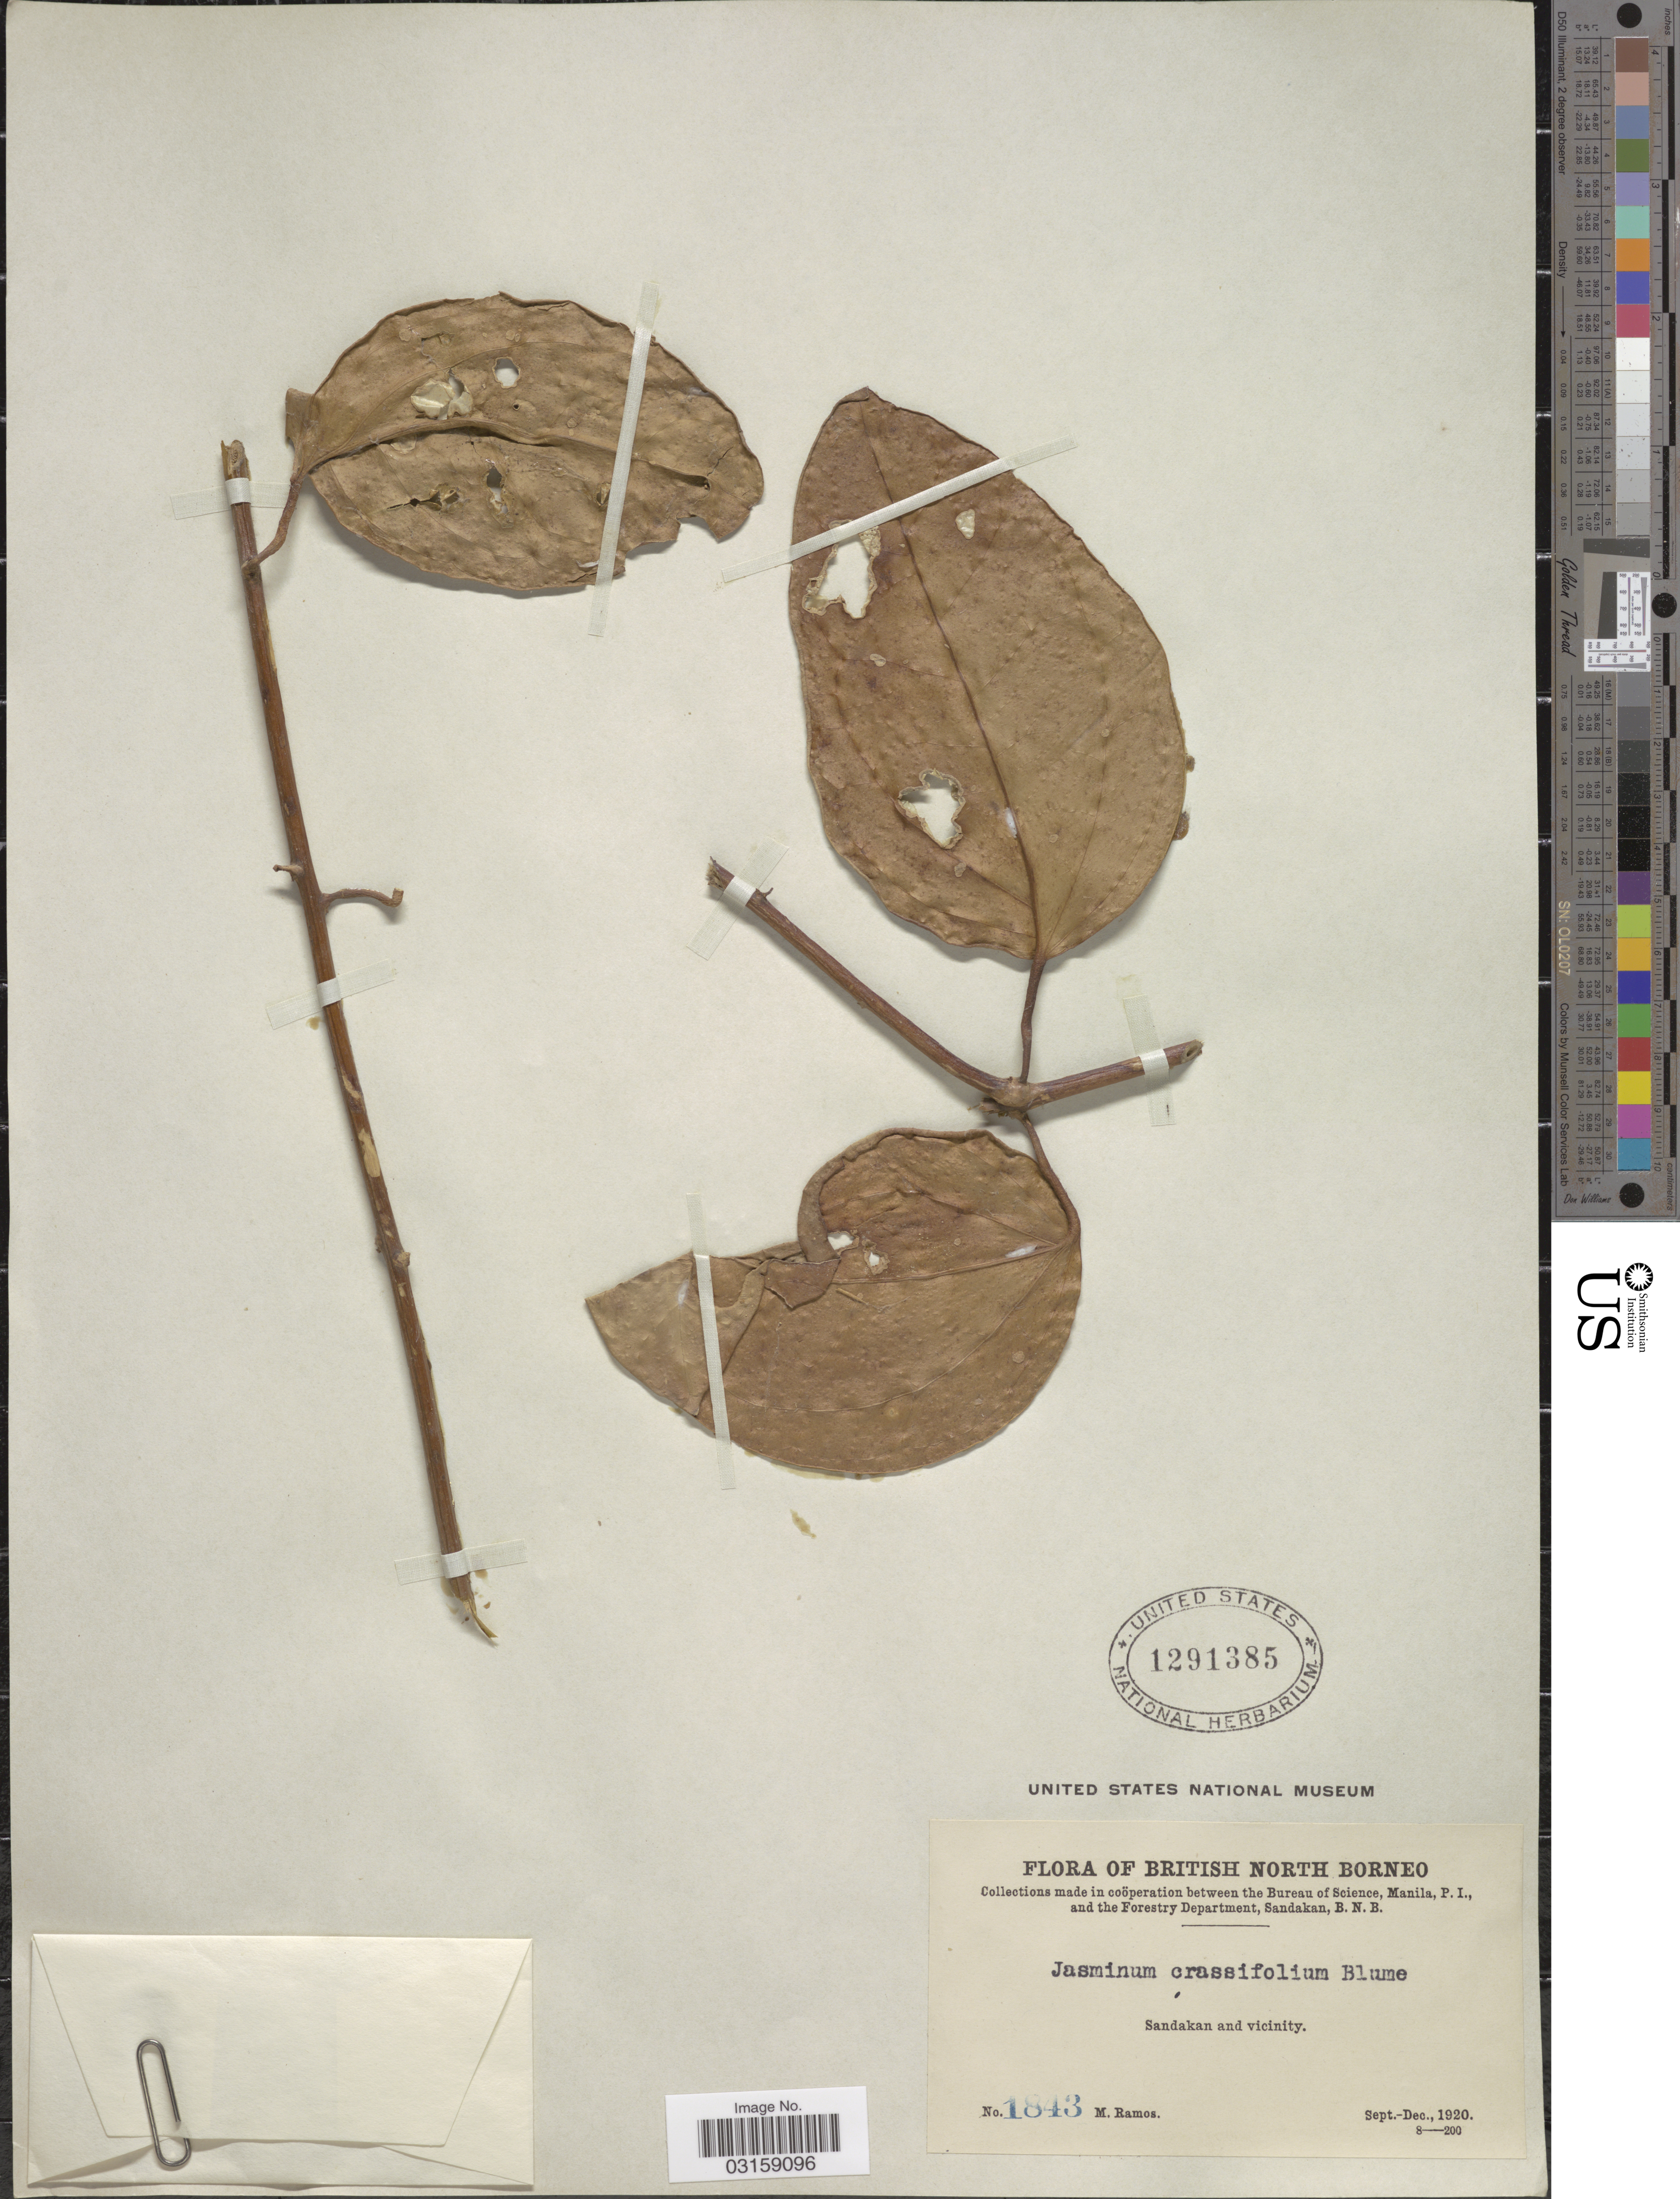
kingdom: Plantae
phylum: Tracheophyta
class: Magnoliopsida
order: Lamiales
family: Oleaceae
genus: Jasminum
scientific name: Jasminum crassifolium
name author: Blume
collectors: M. Ramos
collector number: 1843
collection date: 1920-09/1920-12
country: Malaysia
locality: British North Borneo. Sandakan and vicinity.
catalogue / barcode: US 1291385